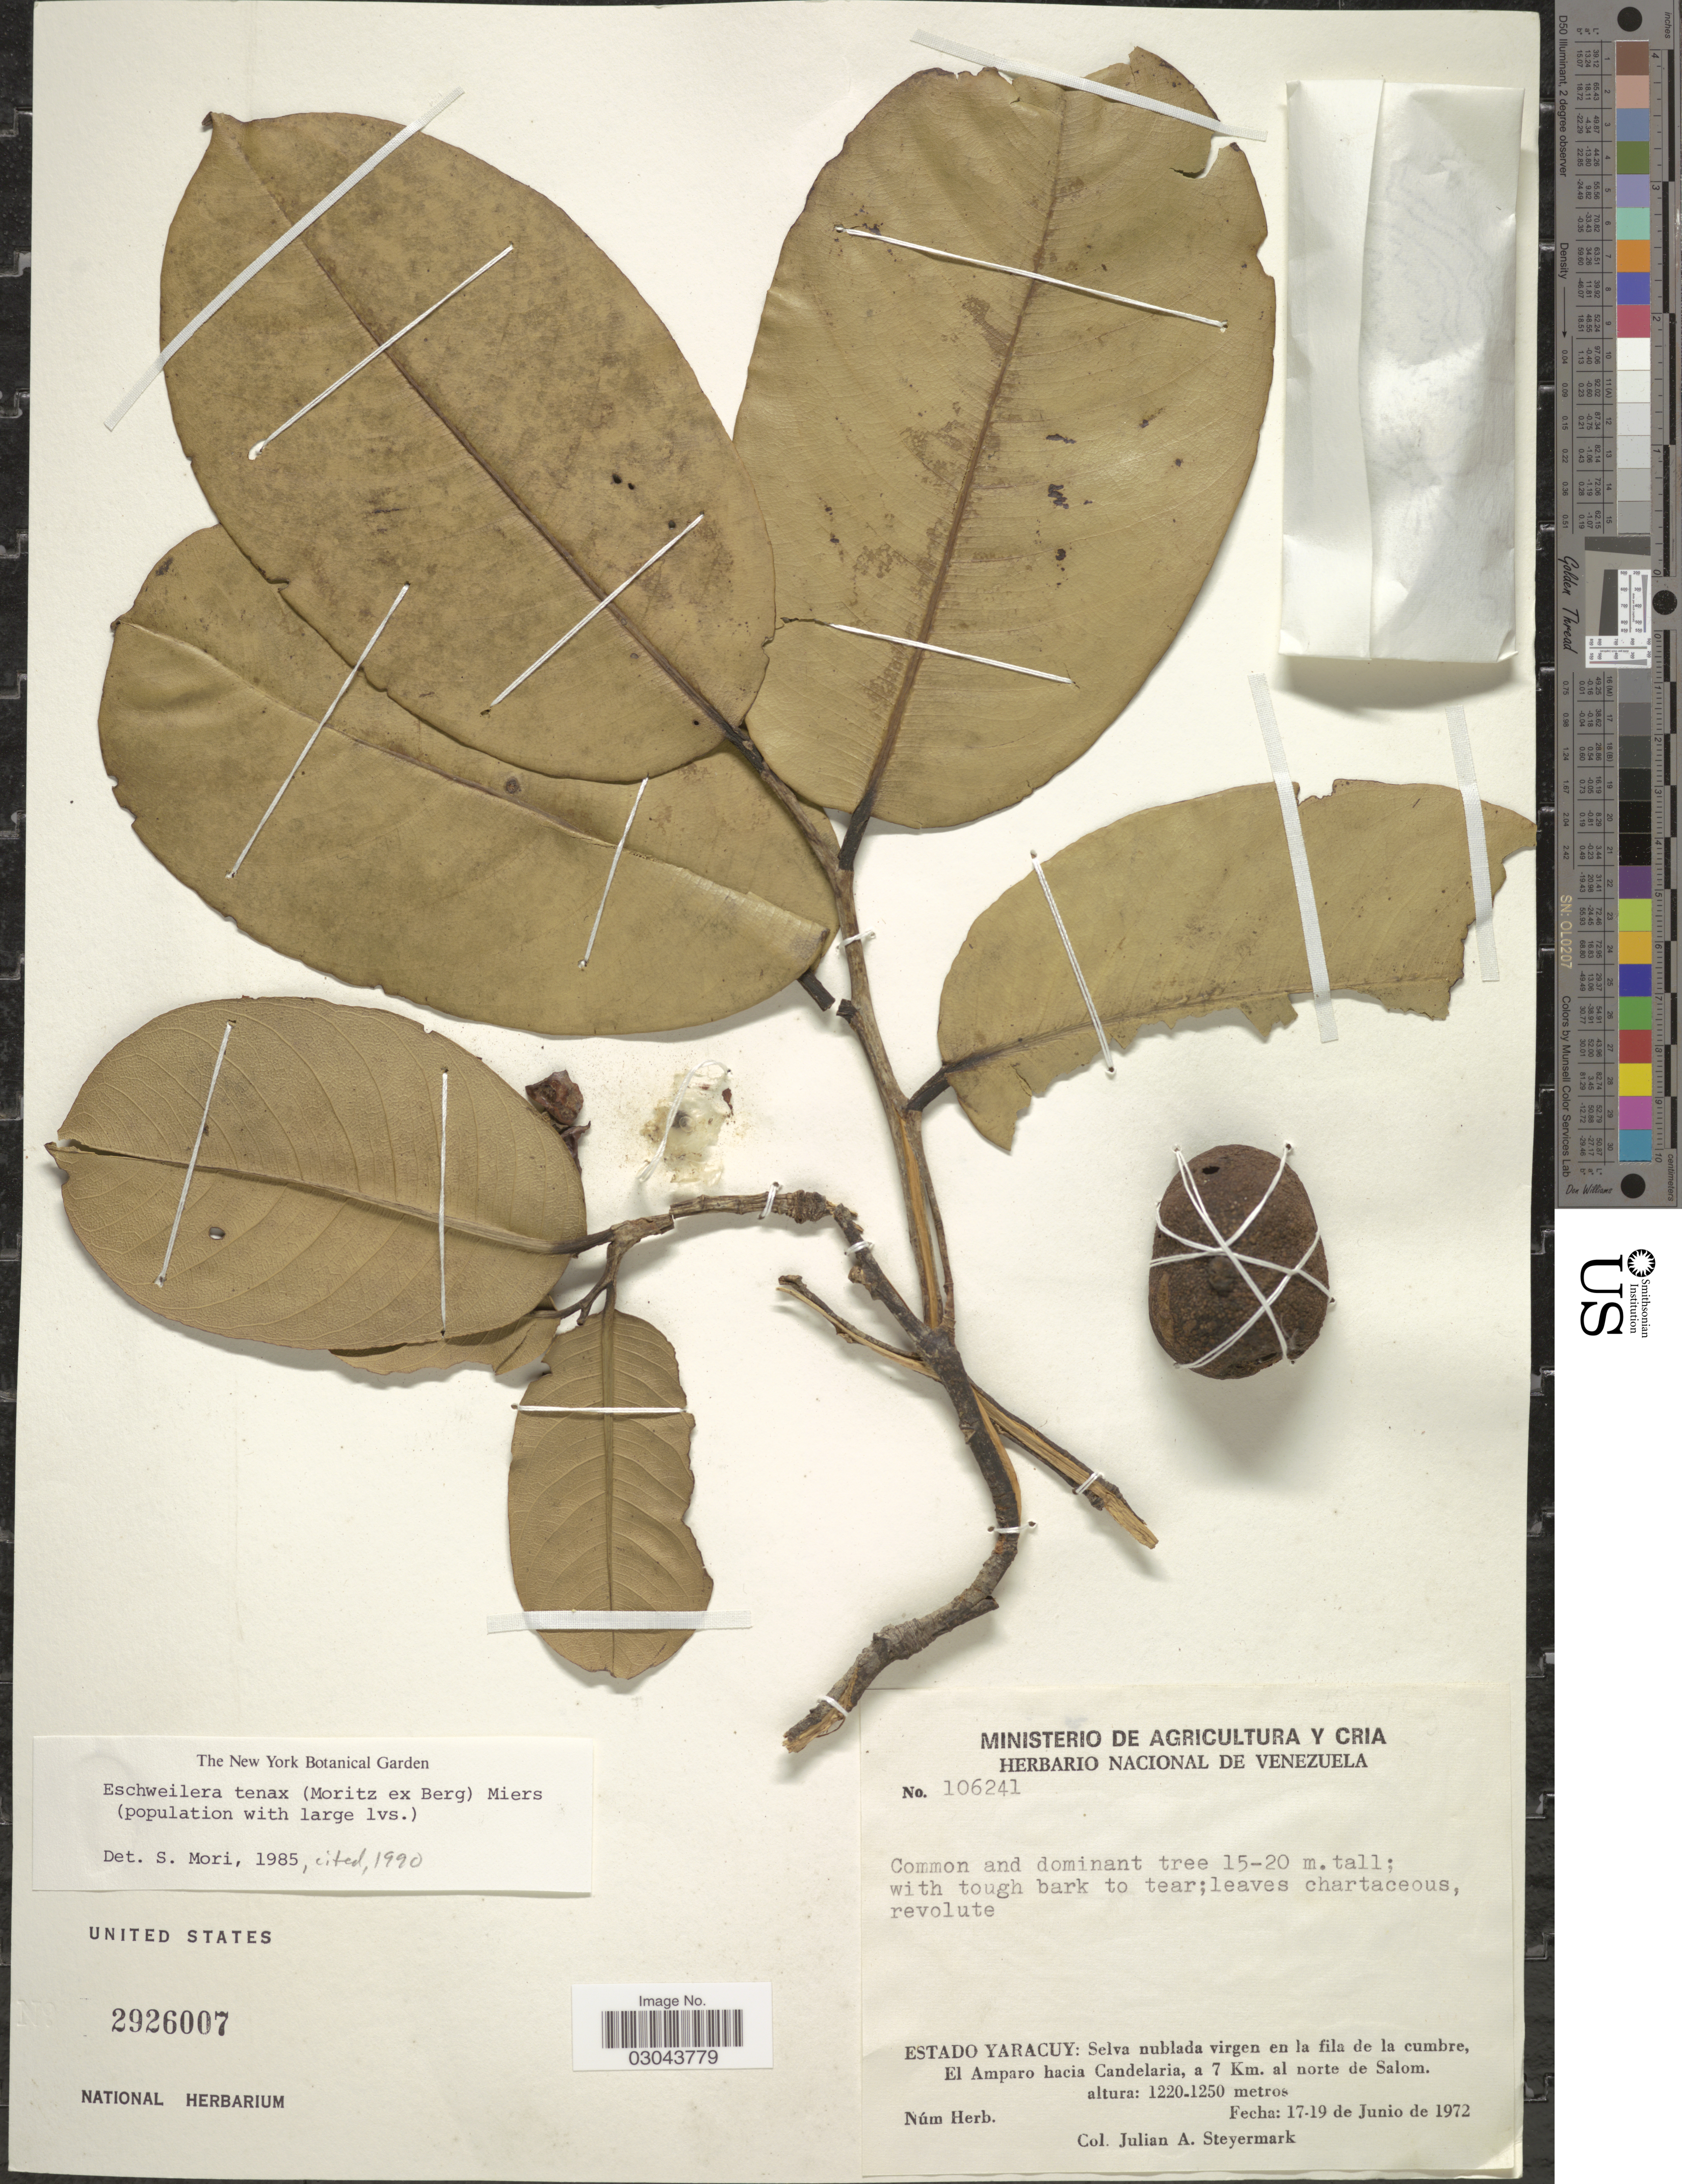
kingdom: Plantae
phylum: Tracheophyta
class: Magnoliopsida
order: Ericales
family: Lecythidaceae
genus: Eschweilera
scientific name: Eschweilera tenax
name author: (Moritz ex O. Berg) Miers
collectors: J. Steyermark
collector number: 106241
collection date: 1972-06-17/1972-06-19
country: Venezuela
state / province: Yaracuy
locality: Selva nublada virgen en la fila de la cumbre, El Amparo hacia Candelaria, a 7 Km. al norte de Salom.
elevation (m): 1220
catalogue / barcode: US 2926007